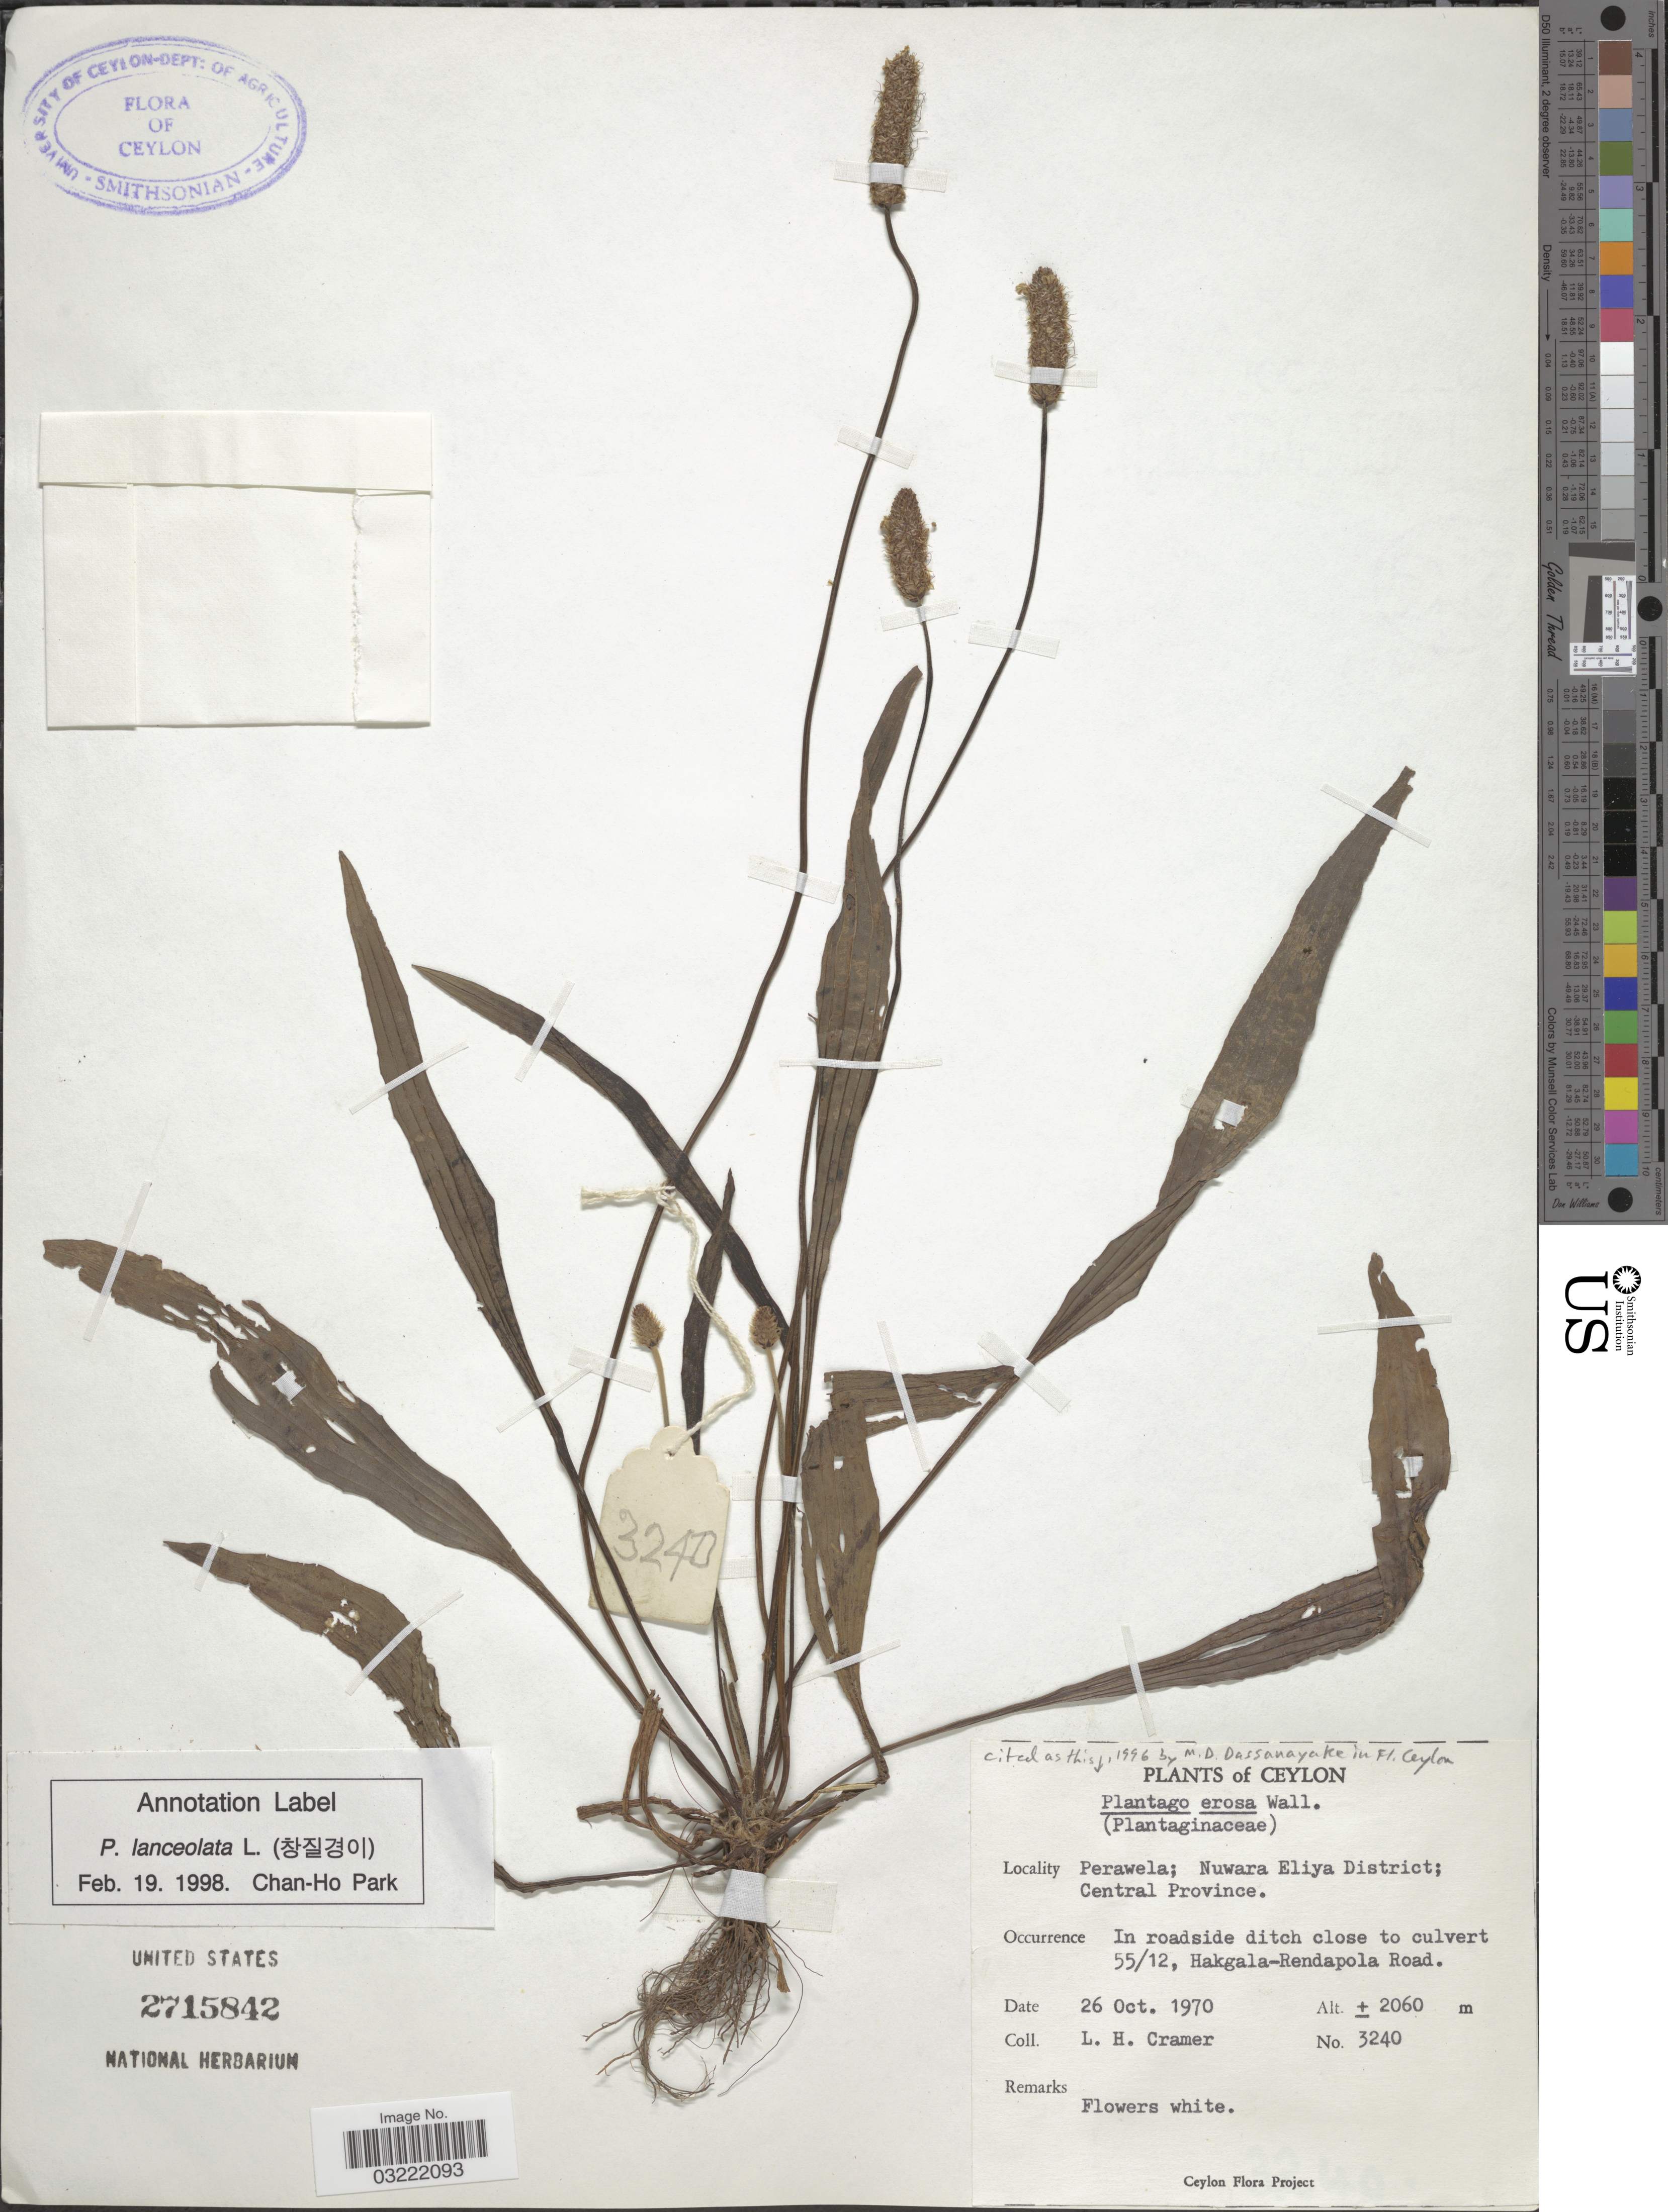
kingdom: Plantae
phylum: Tracheophyta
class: Magnoliopsida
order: Lamiales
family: Plantaginaceae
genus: Plantago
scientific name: Plantago lanceolata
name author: L.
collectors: L. H. Cramer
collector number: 3240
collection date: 1970-10-26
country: Sri Lanka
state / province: Central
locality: Ceylon. Perawela; Nuwara Eliya District. In roadside ditch close to culvert 55/12, Hakgala-Rendapola Road.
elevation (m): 2060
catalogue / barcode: US 2715842